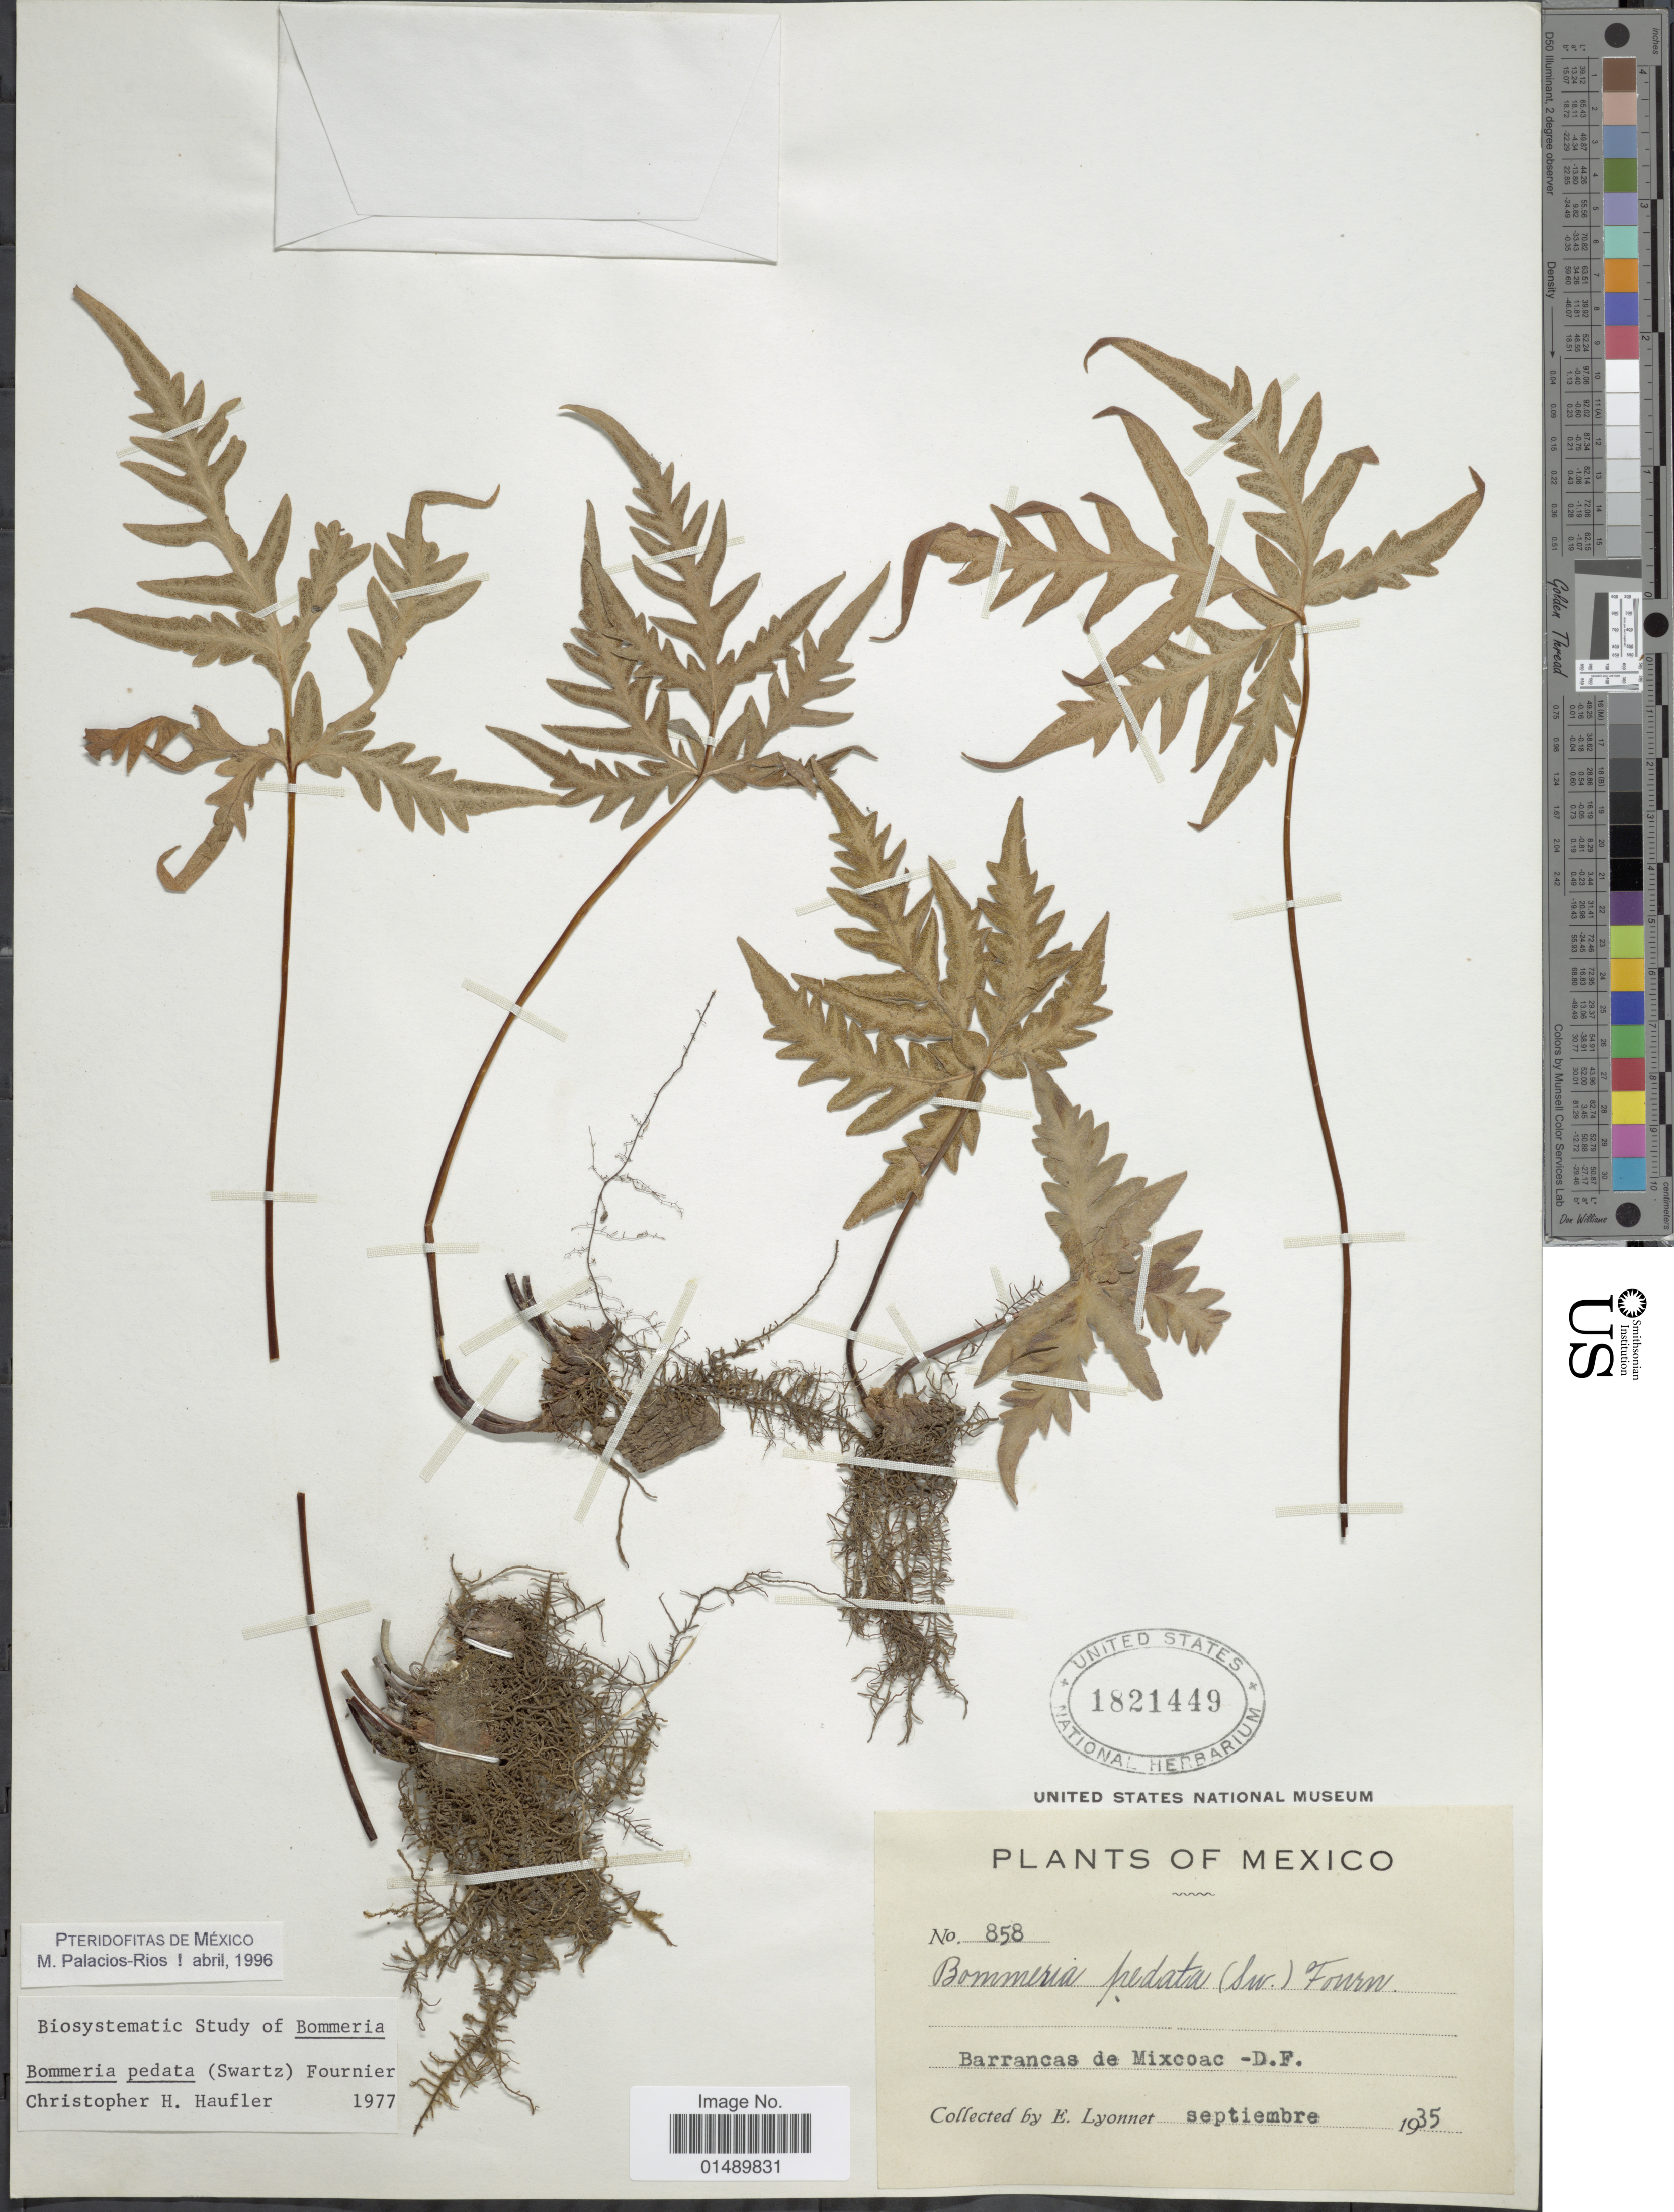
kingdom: Plantae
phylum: Tracheophyta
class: Polypodiopsida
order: Polypodiales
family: Pteridaceae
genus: Bommeria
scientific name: Bommeria pedata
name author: (Sw.) E. Fourn.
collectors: E. Lyonnet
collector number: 858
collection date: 1935-09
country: Mexico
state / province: Distrito Federal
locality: Mexico, Barrancas de Mixcoac - D. F.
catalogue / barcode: US 1821449